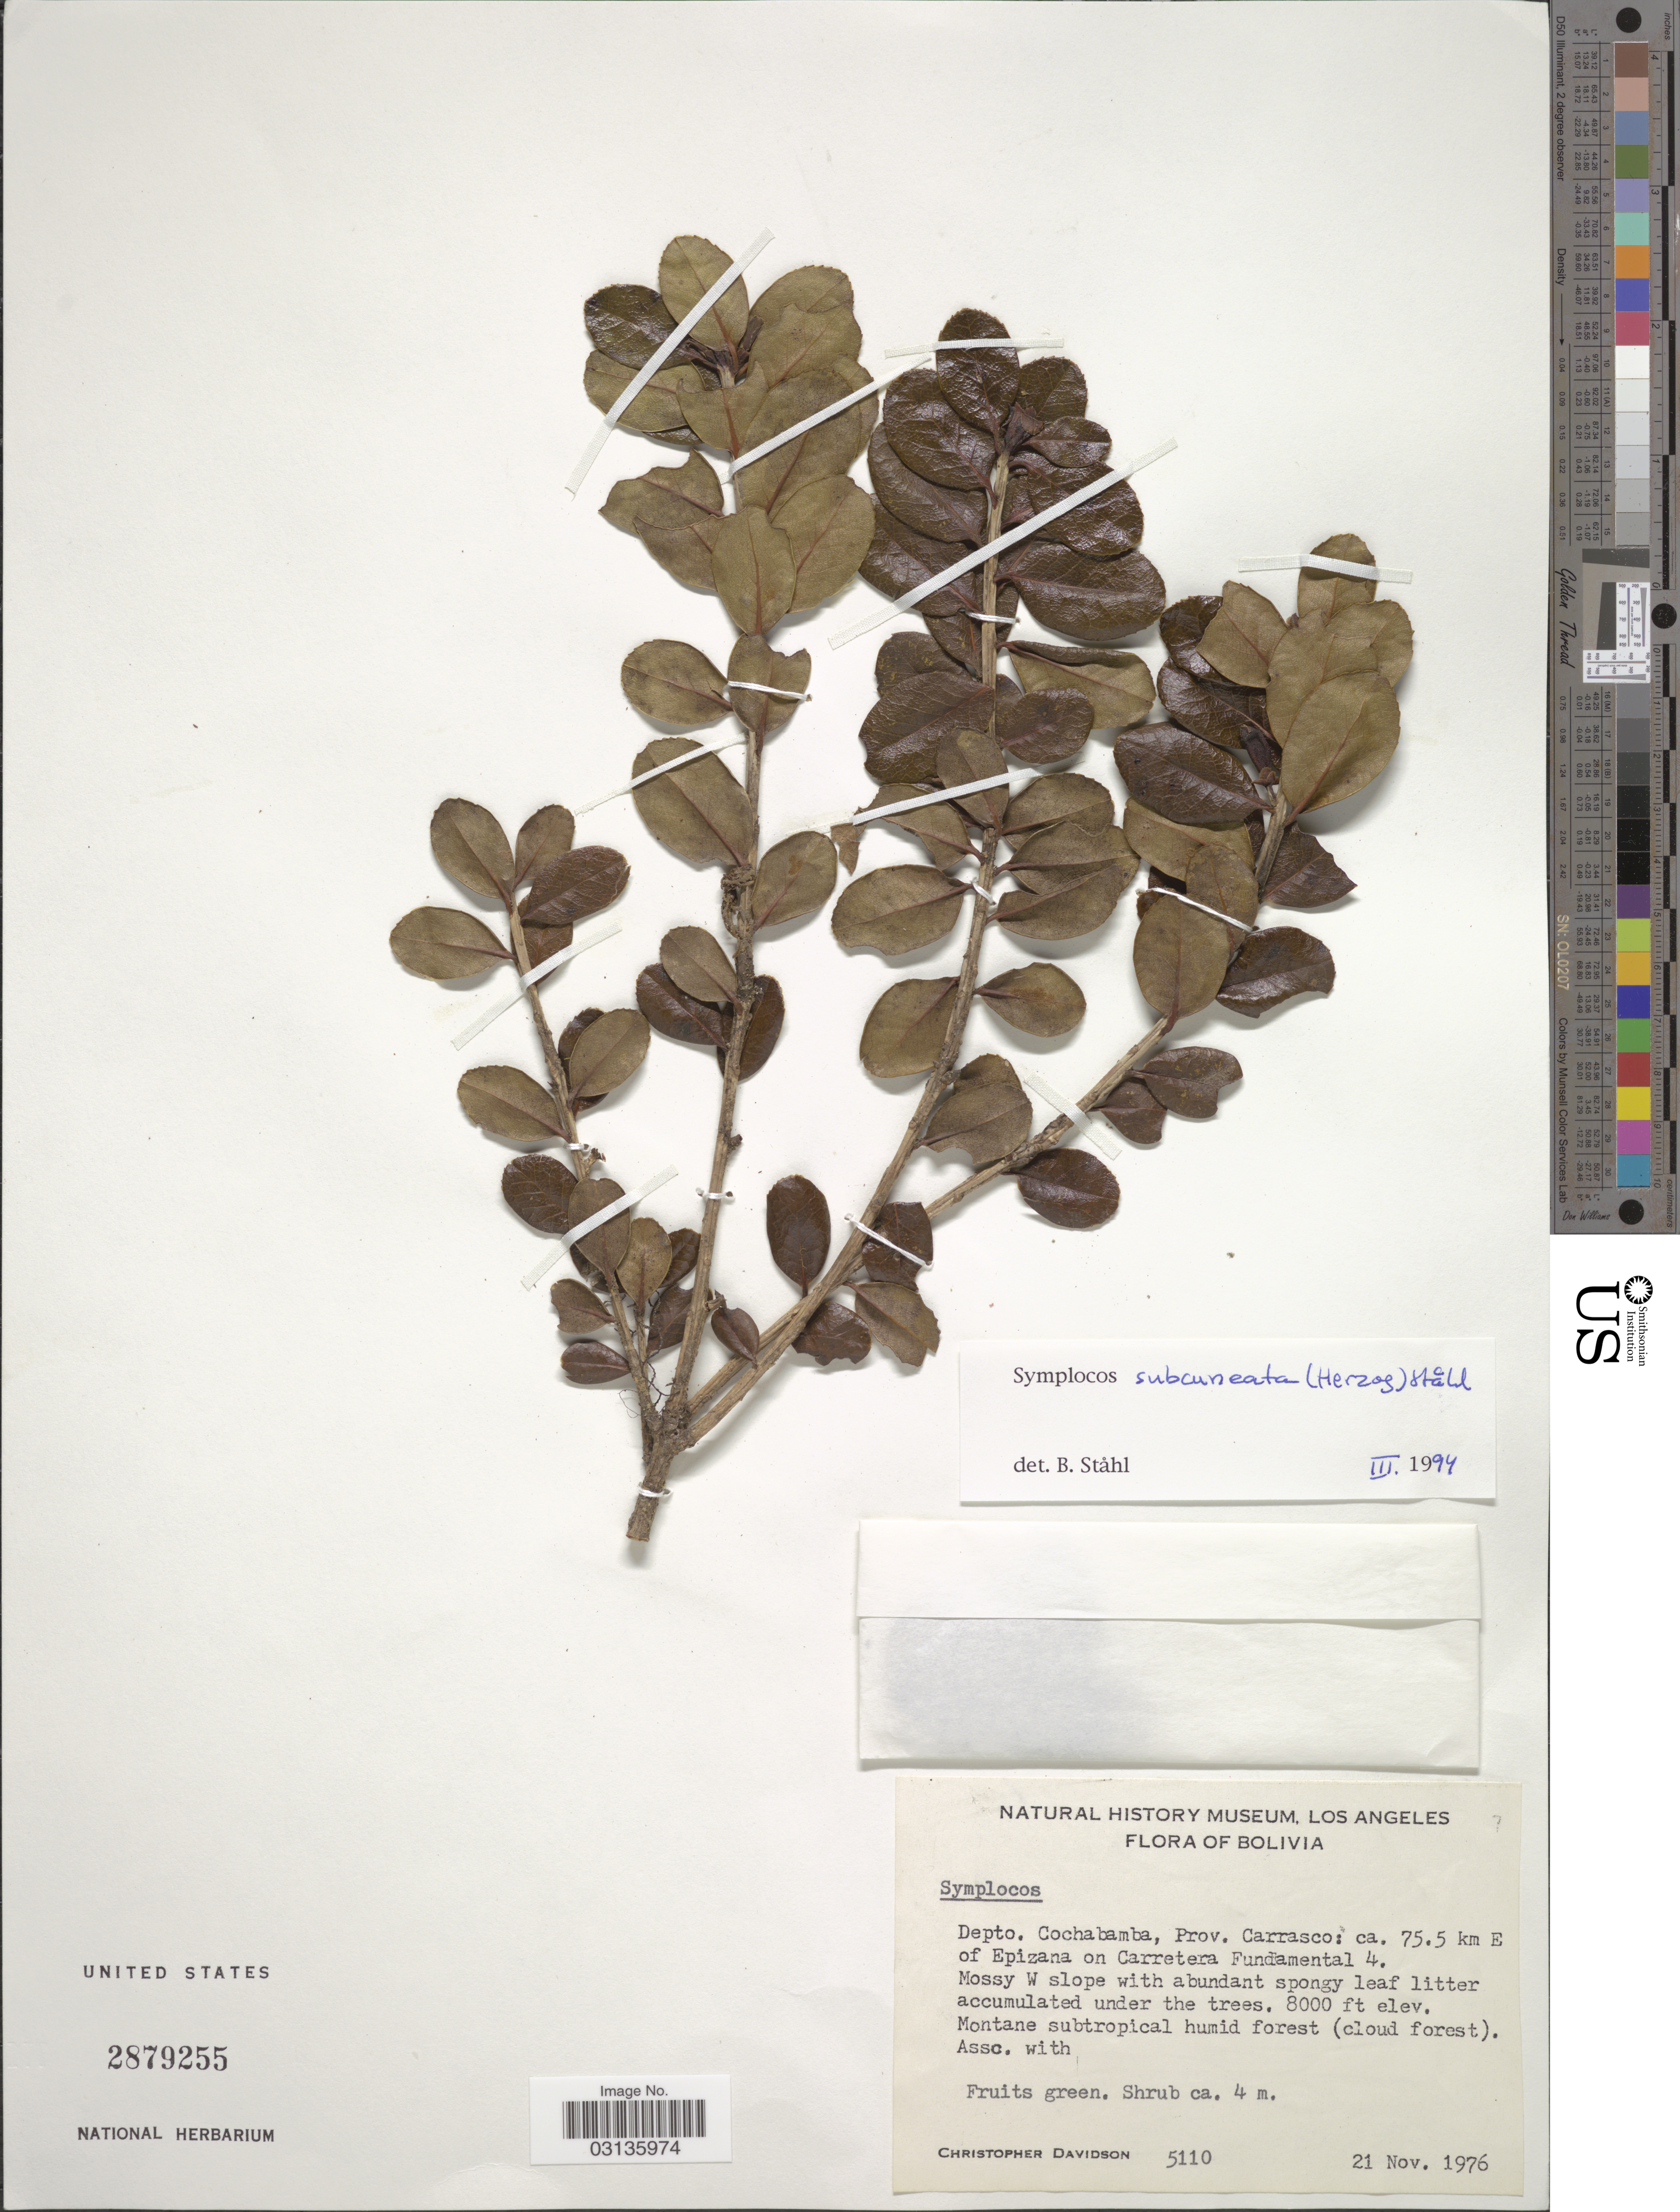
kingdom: Plantae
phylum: Tracheophyta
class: Magnoliopsida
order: Ericales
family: Symplocaceae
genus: Symplocos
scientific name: Symplocos subcuneata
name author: (Herzog) B. Ståhl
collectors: C. Davidson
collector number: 5110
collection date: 1976-11-21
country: Bolivia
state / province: Cochabamba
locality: Depto. Cochabamba, Prov. Carrasco: ca. 75.5 km E of Epizana on Carretera Fundamental 4.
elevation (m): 2438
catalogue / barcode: US 2879255